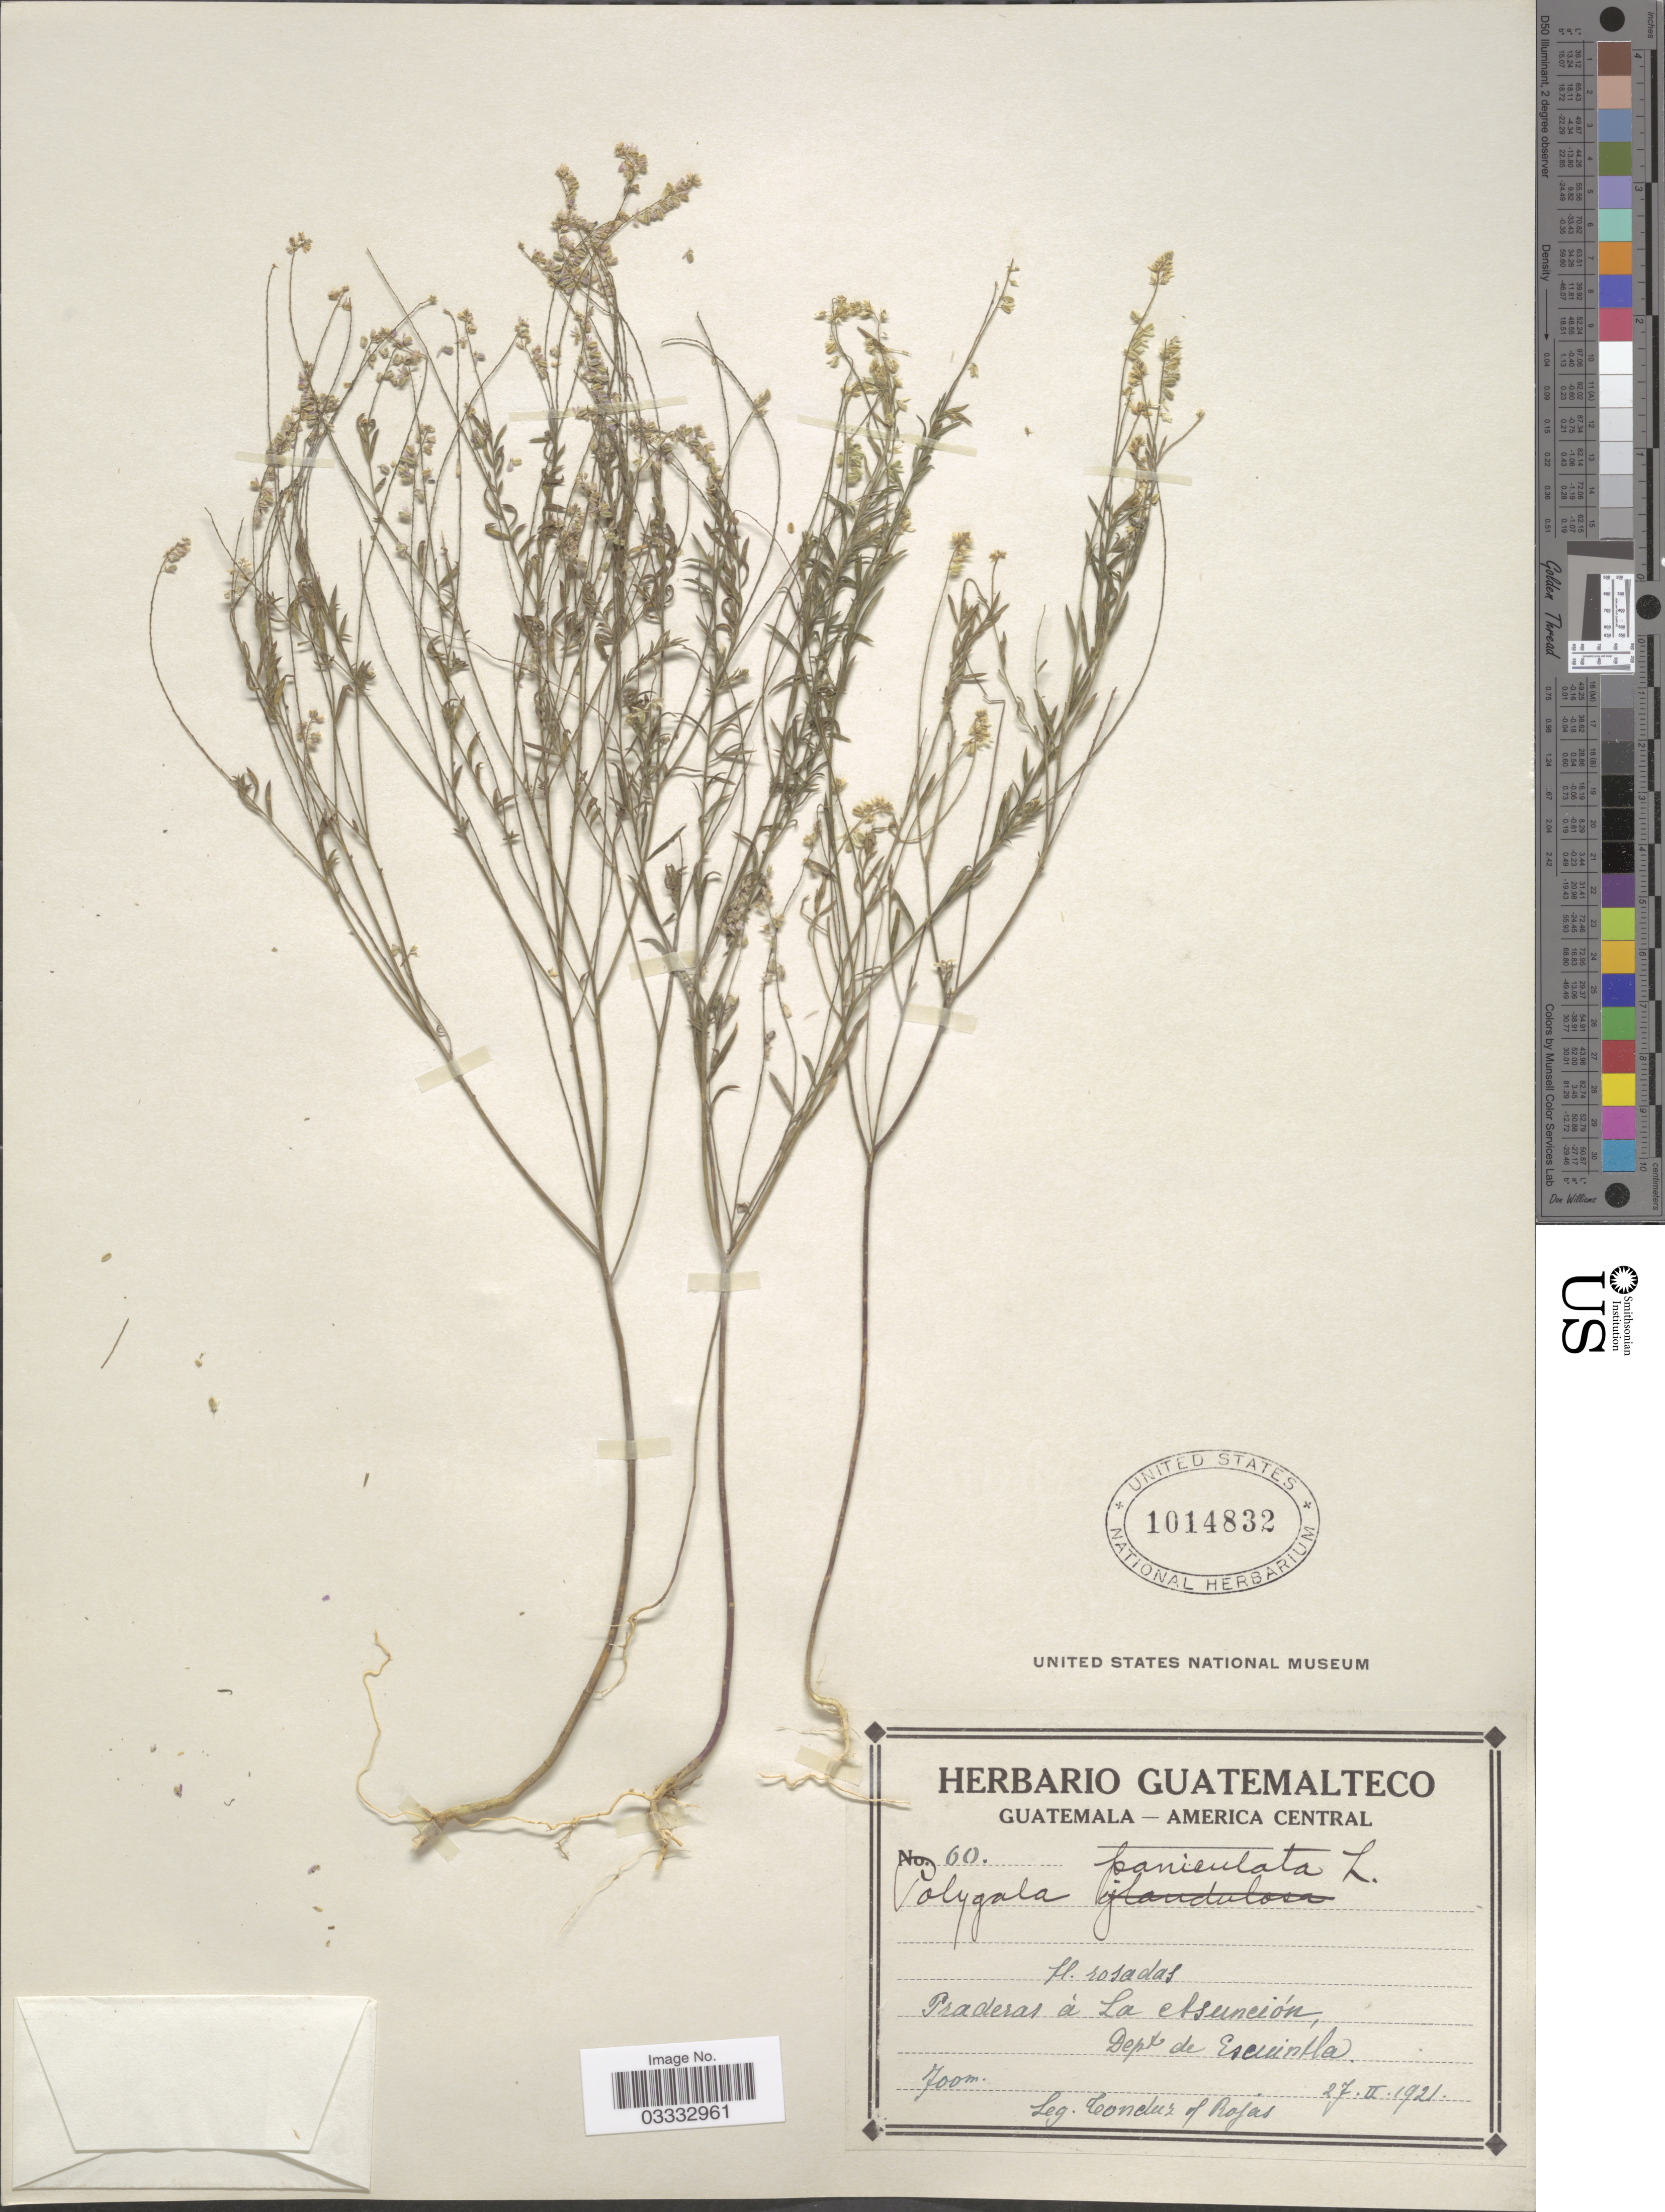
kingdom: Plantae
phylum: Tracheophyta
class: Magnoliopsida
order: Fabales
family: Polygalaceae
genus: Polygala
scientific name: Polygala paniculata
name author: L.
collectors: Tonduz & Rojas, --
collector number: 60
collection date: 1921-02-27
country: Guatemala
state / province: Escuintla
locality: Praderas á La Asunción, Dept de Escuintla.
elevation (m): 700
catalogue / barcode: US 1014832